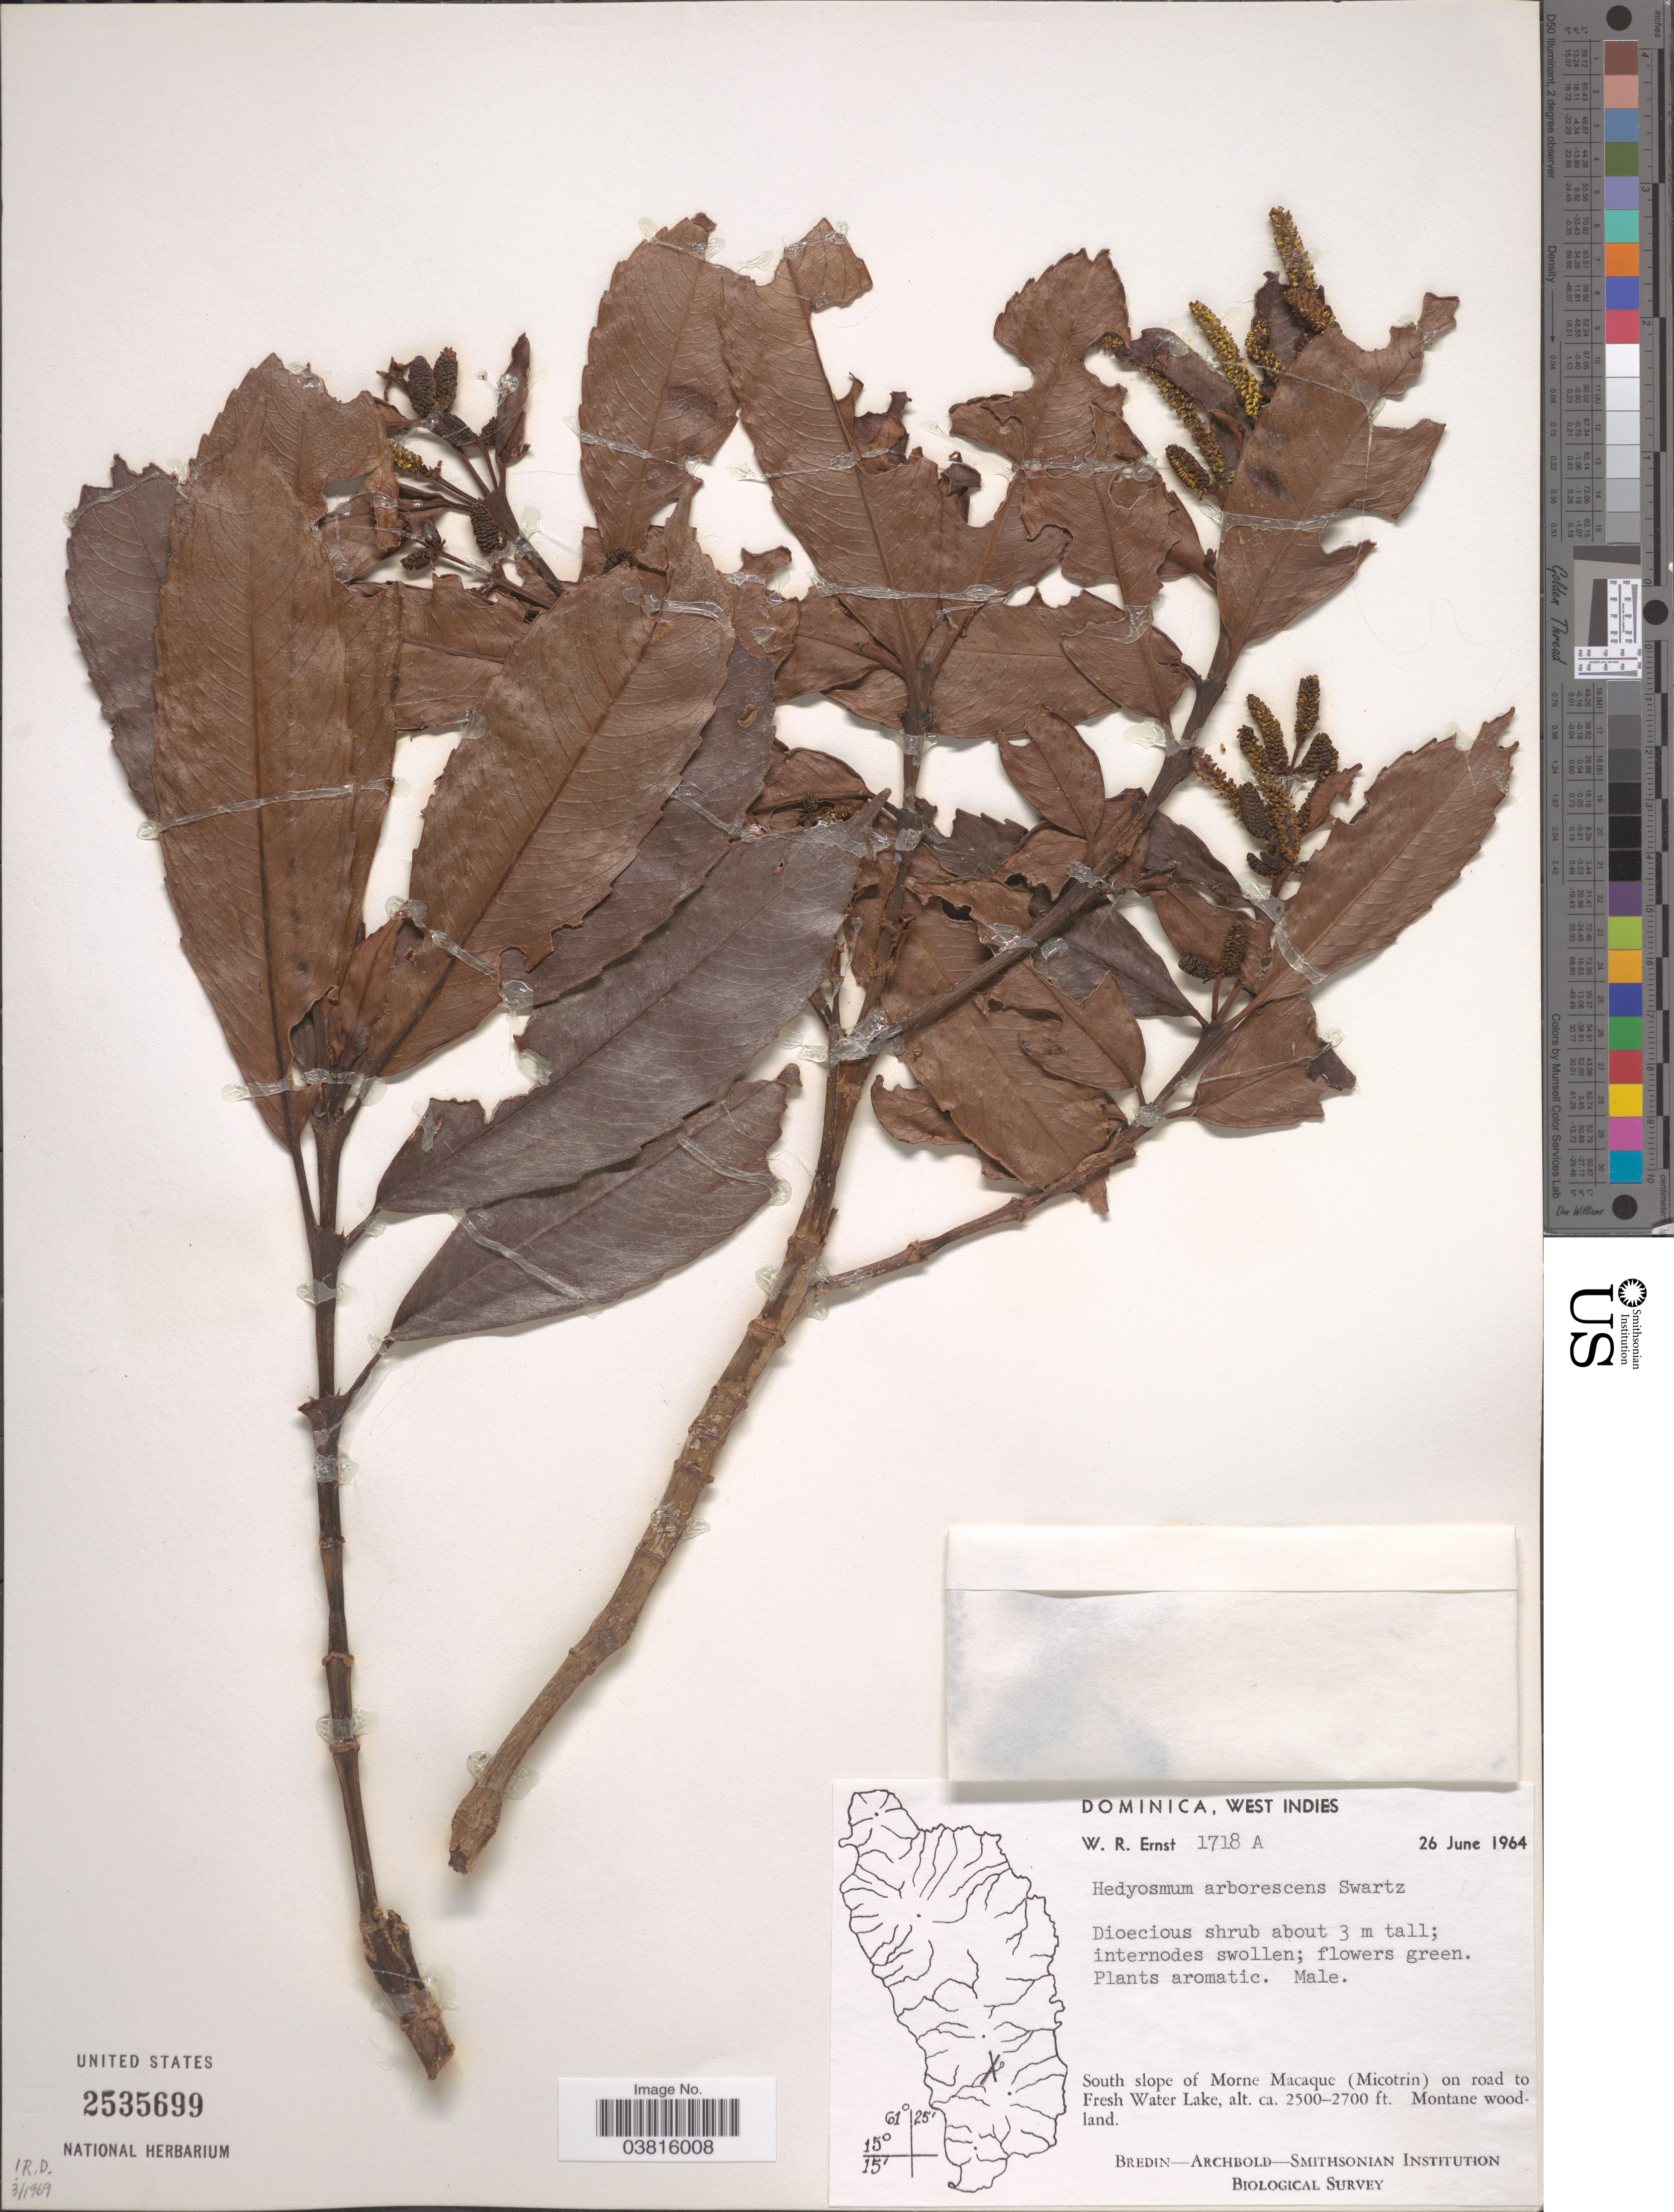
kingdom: Plantae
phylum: Tracheophyta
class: Magnoliopsida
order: Chloranthales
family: Chloranthaceae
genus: Hedyosmum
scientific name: Hedyosmum arborescens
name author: Sw.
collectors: W. R. Ernst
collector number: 1718A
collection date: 1964-06-26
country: Dominica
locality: South slope of Morne Macaque (Micotrin) on road to Fresh Water Lake.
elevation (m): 762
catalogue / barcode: US 2535699